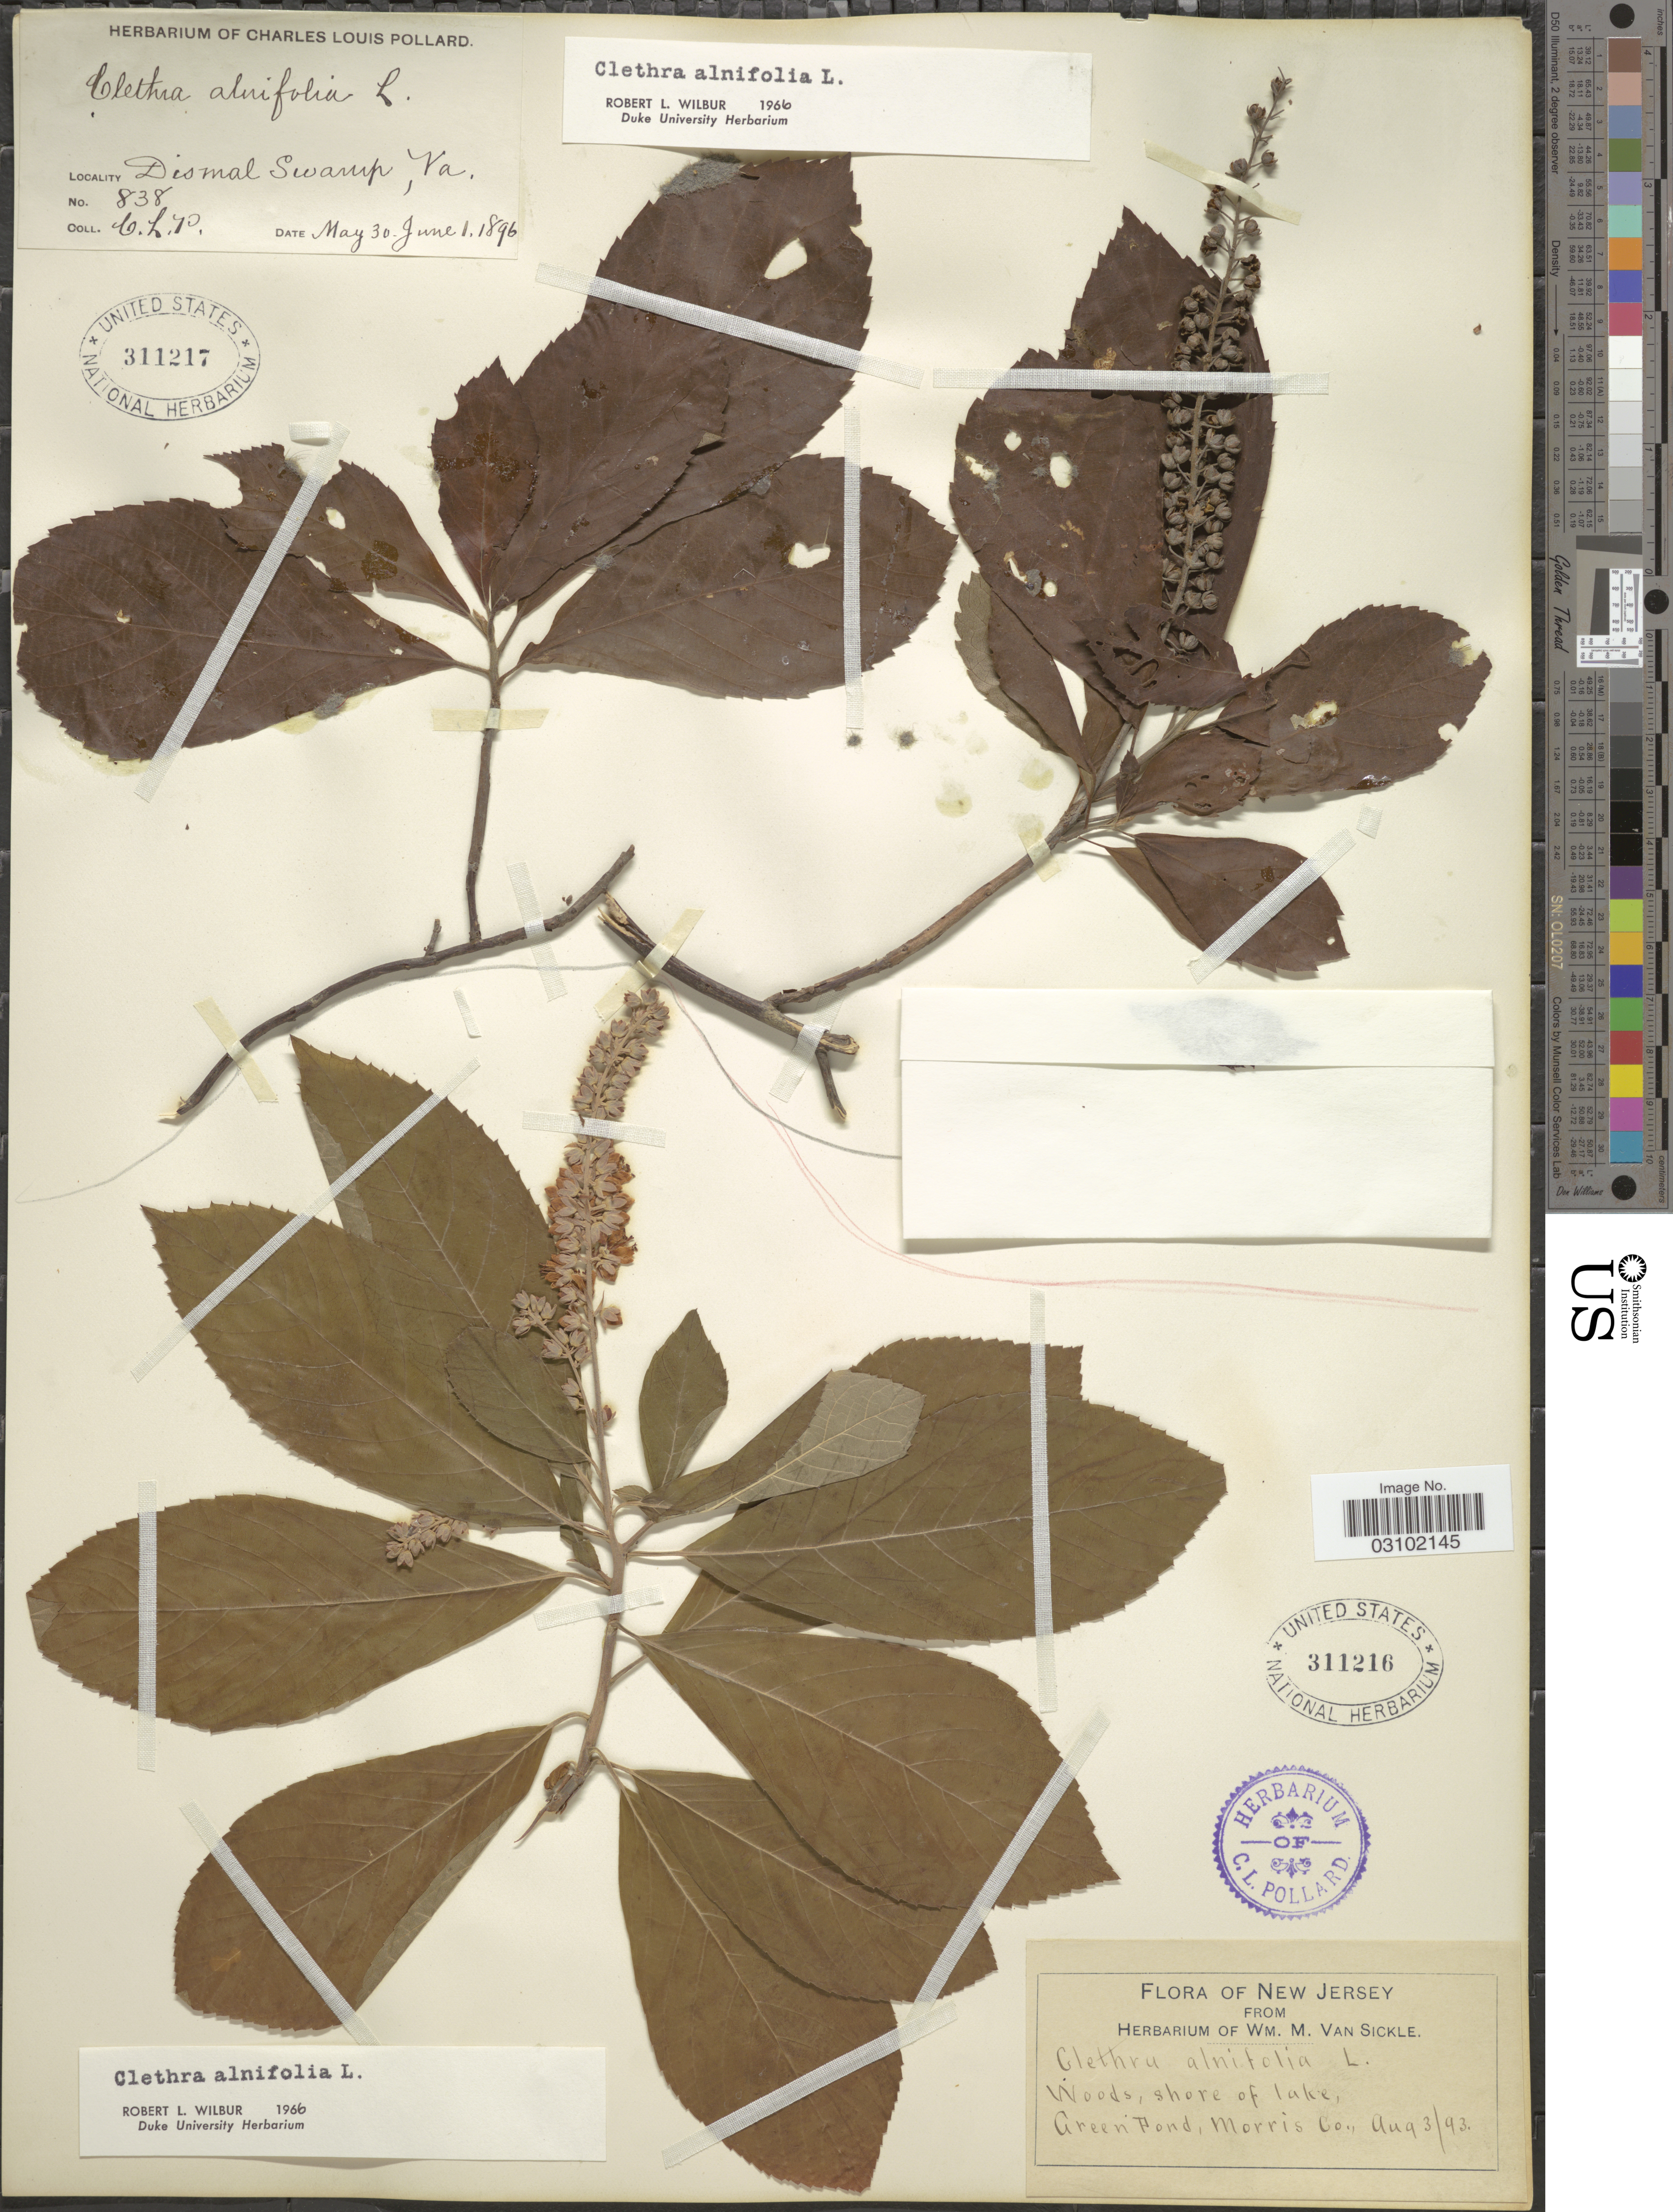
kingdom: Plantae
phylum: Tracheophyta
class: Magnoliopsida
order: Ericales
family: Clethraceae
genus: Clethra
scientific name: Clethra alnifolia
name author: L.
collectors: ex herb. Wm. M. Van Sickle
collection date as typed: Transcribed d/m/y: 3/8/93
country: United States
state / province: New Jersey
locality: Shore of lake, Green Pond, Morris Co.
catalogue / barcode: US 311216